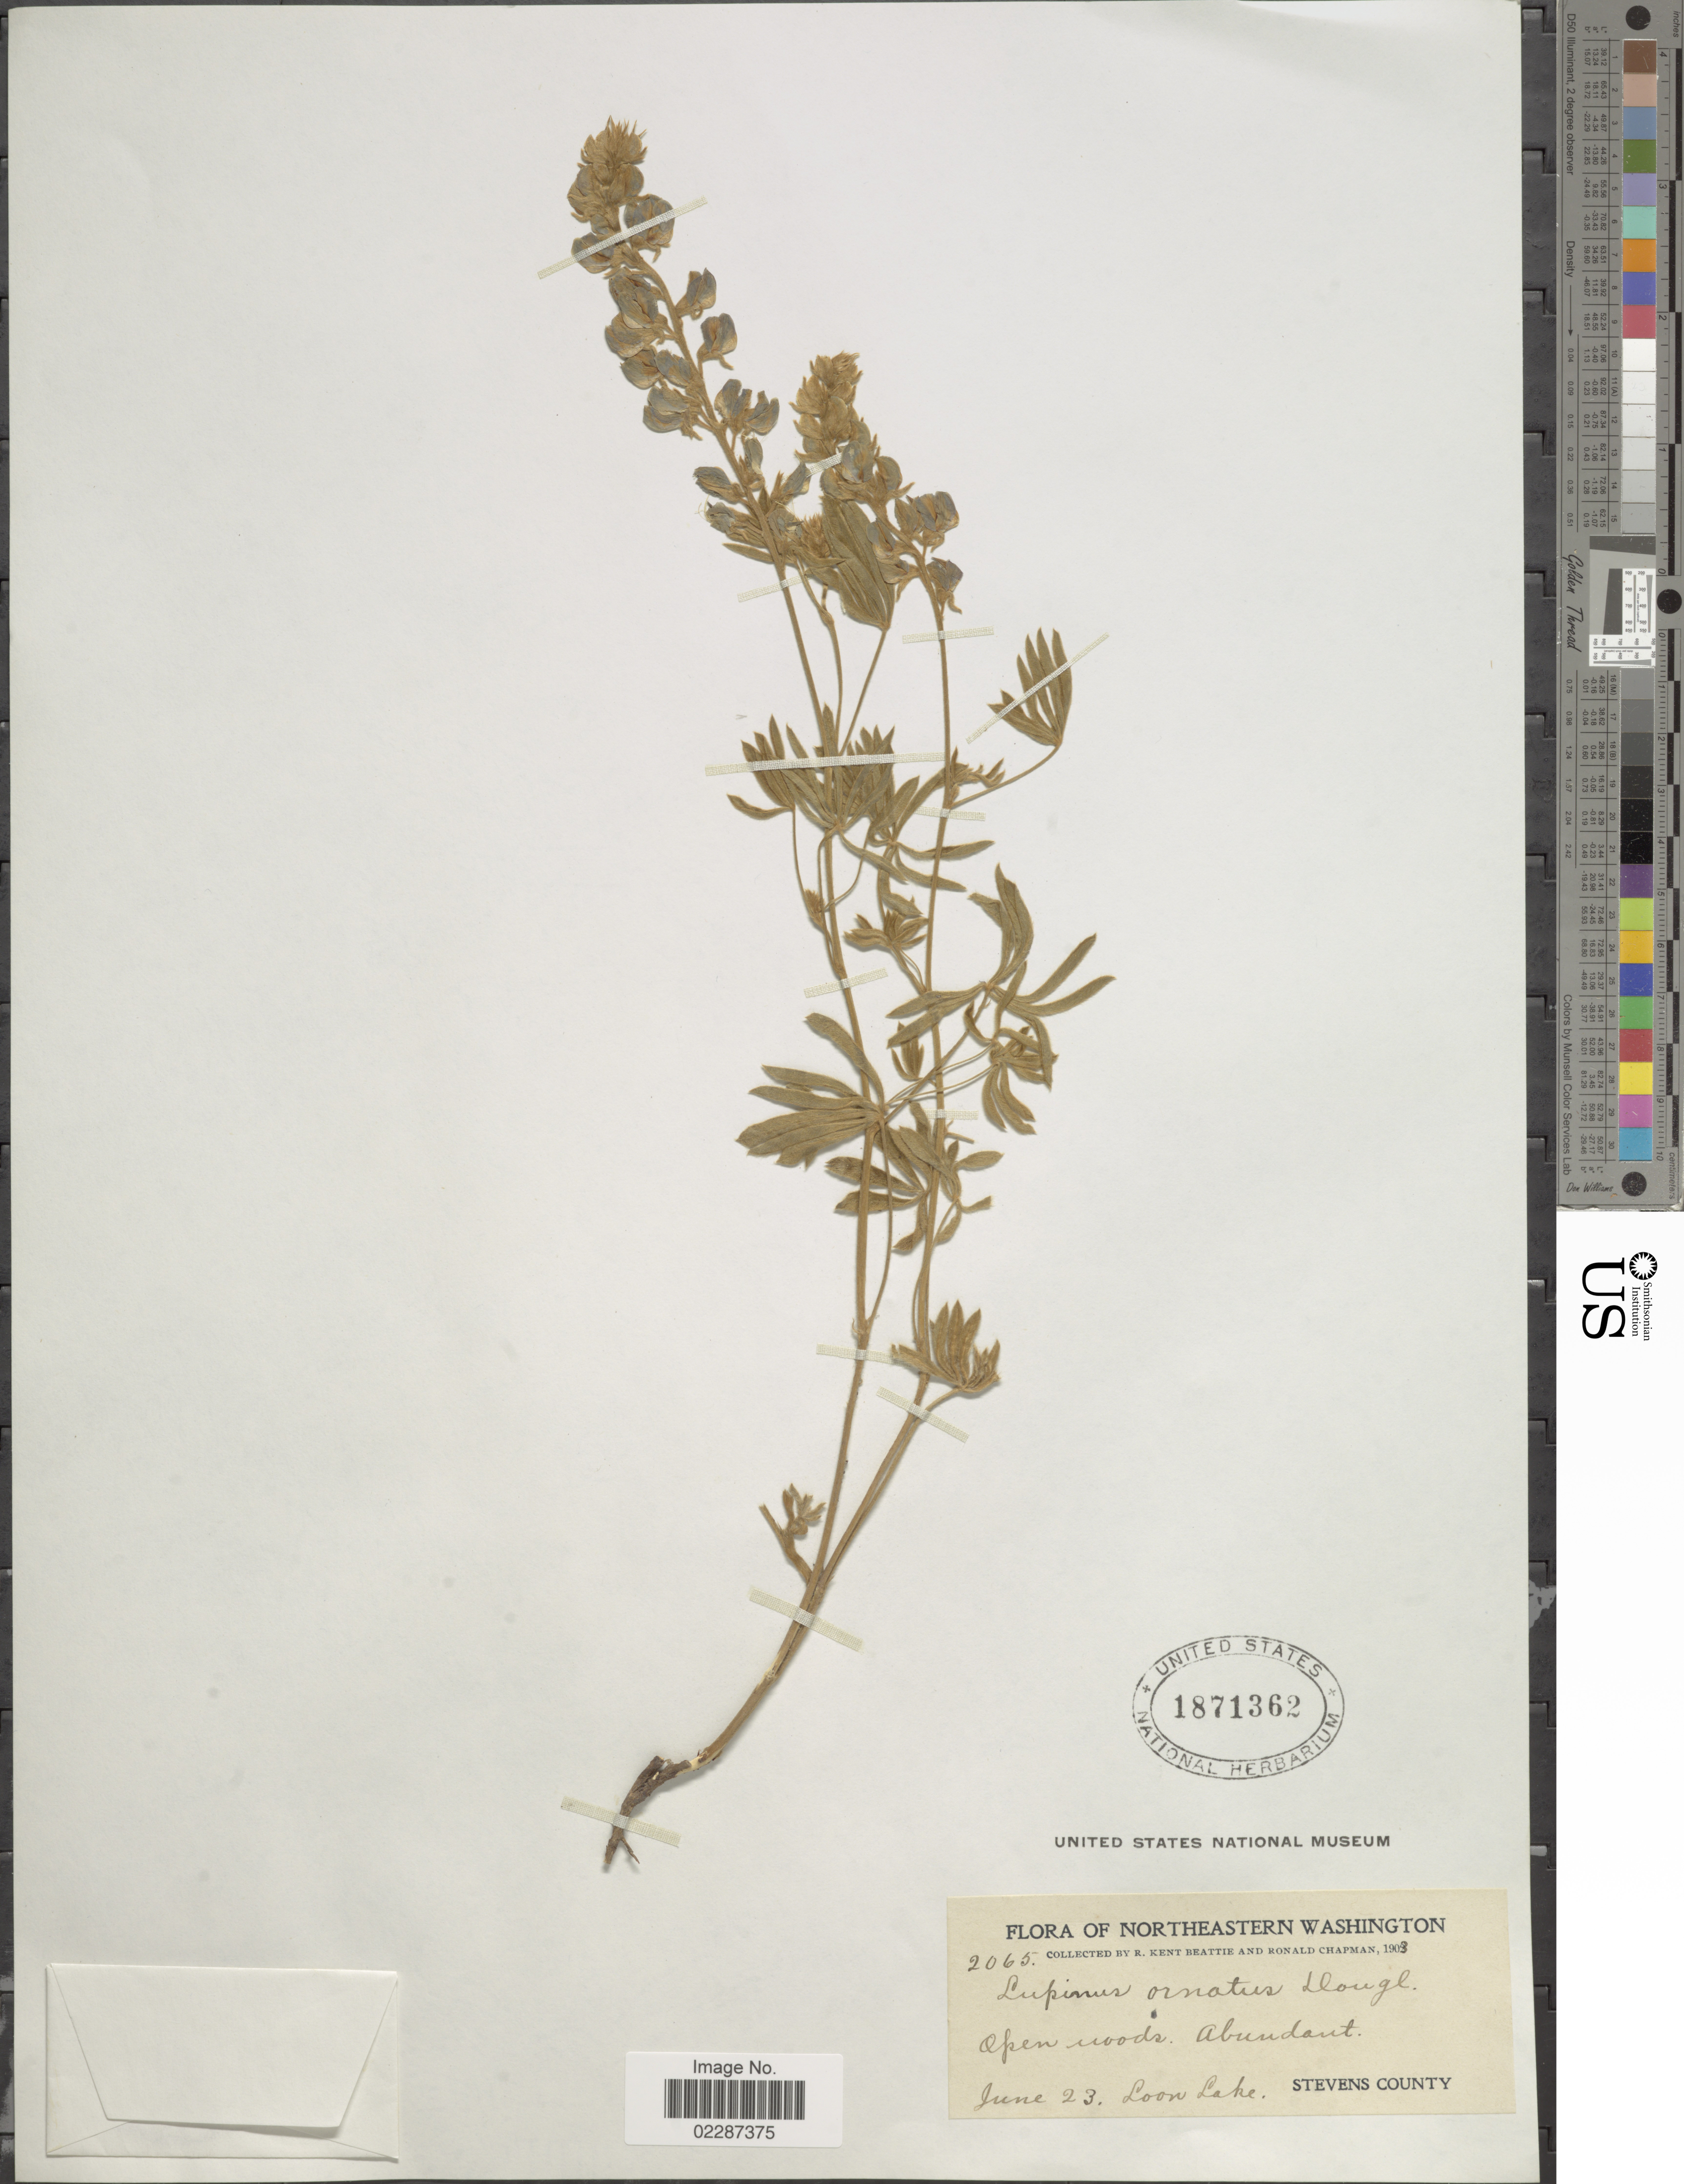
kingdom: Plantae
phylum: Tracheophyta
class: Magnoliopsida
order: Fabales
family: Fabaceae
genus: Lupinus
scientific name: Lupinus sericeus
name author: Pursh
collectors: R. K. Beattie & R. Chapman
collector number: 2065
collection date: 1903-06-23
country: United States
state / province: Washington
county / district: Stevens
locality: Northeastern Washington, Stevens County, Loon Lake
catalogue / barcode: US 1871362